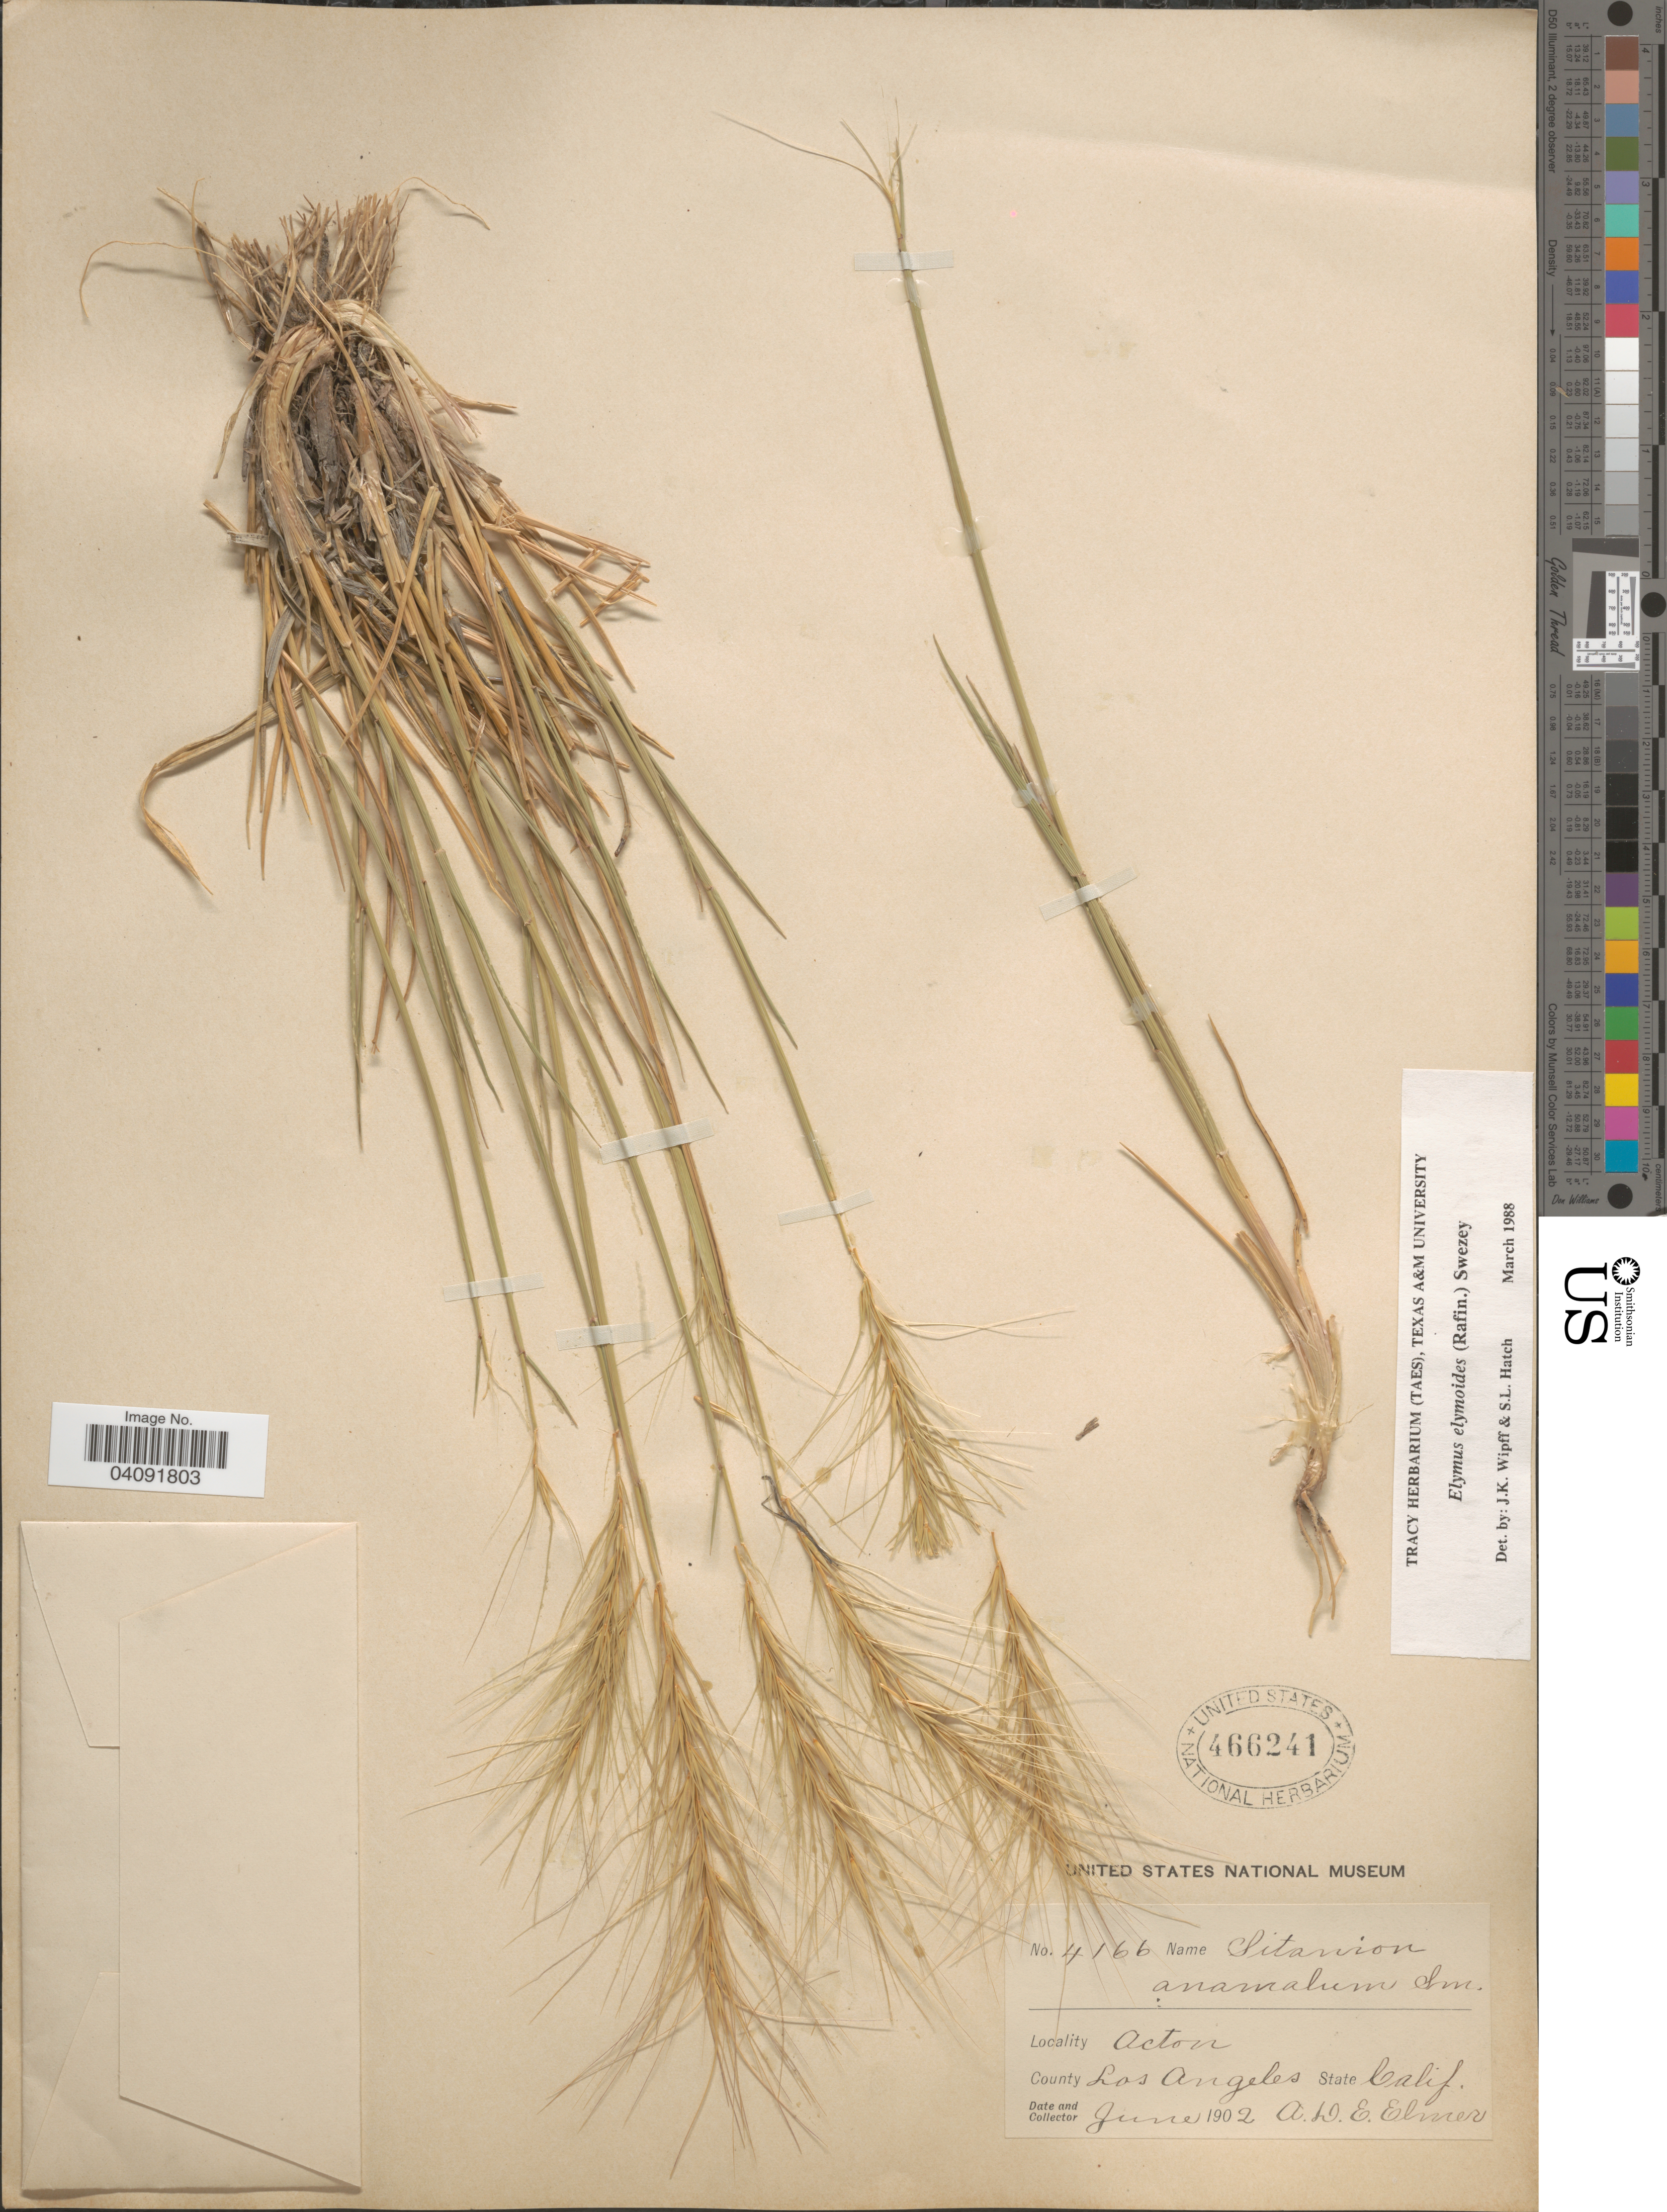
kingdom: Plantae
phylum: Tracheophyta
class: Liliopsida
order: Poales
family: Poaceae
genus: Elymus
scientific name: Elymus elymoides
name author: (Raf.) Swezey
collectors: A. D. E. Elmer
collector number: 4166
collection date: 1902-06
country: United States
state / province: California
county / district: Los Angeles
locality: Acton. County Los Angeles.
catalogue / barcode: US 466241